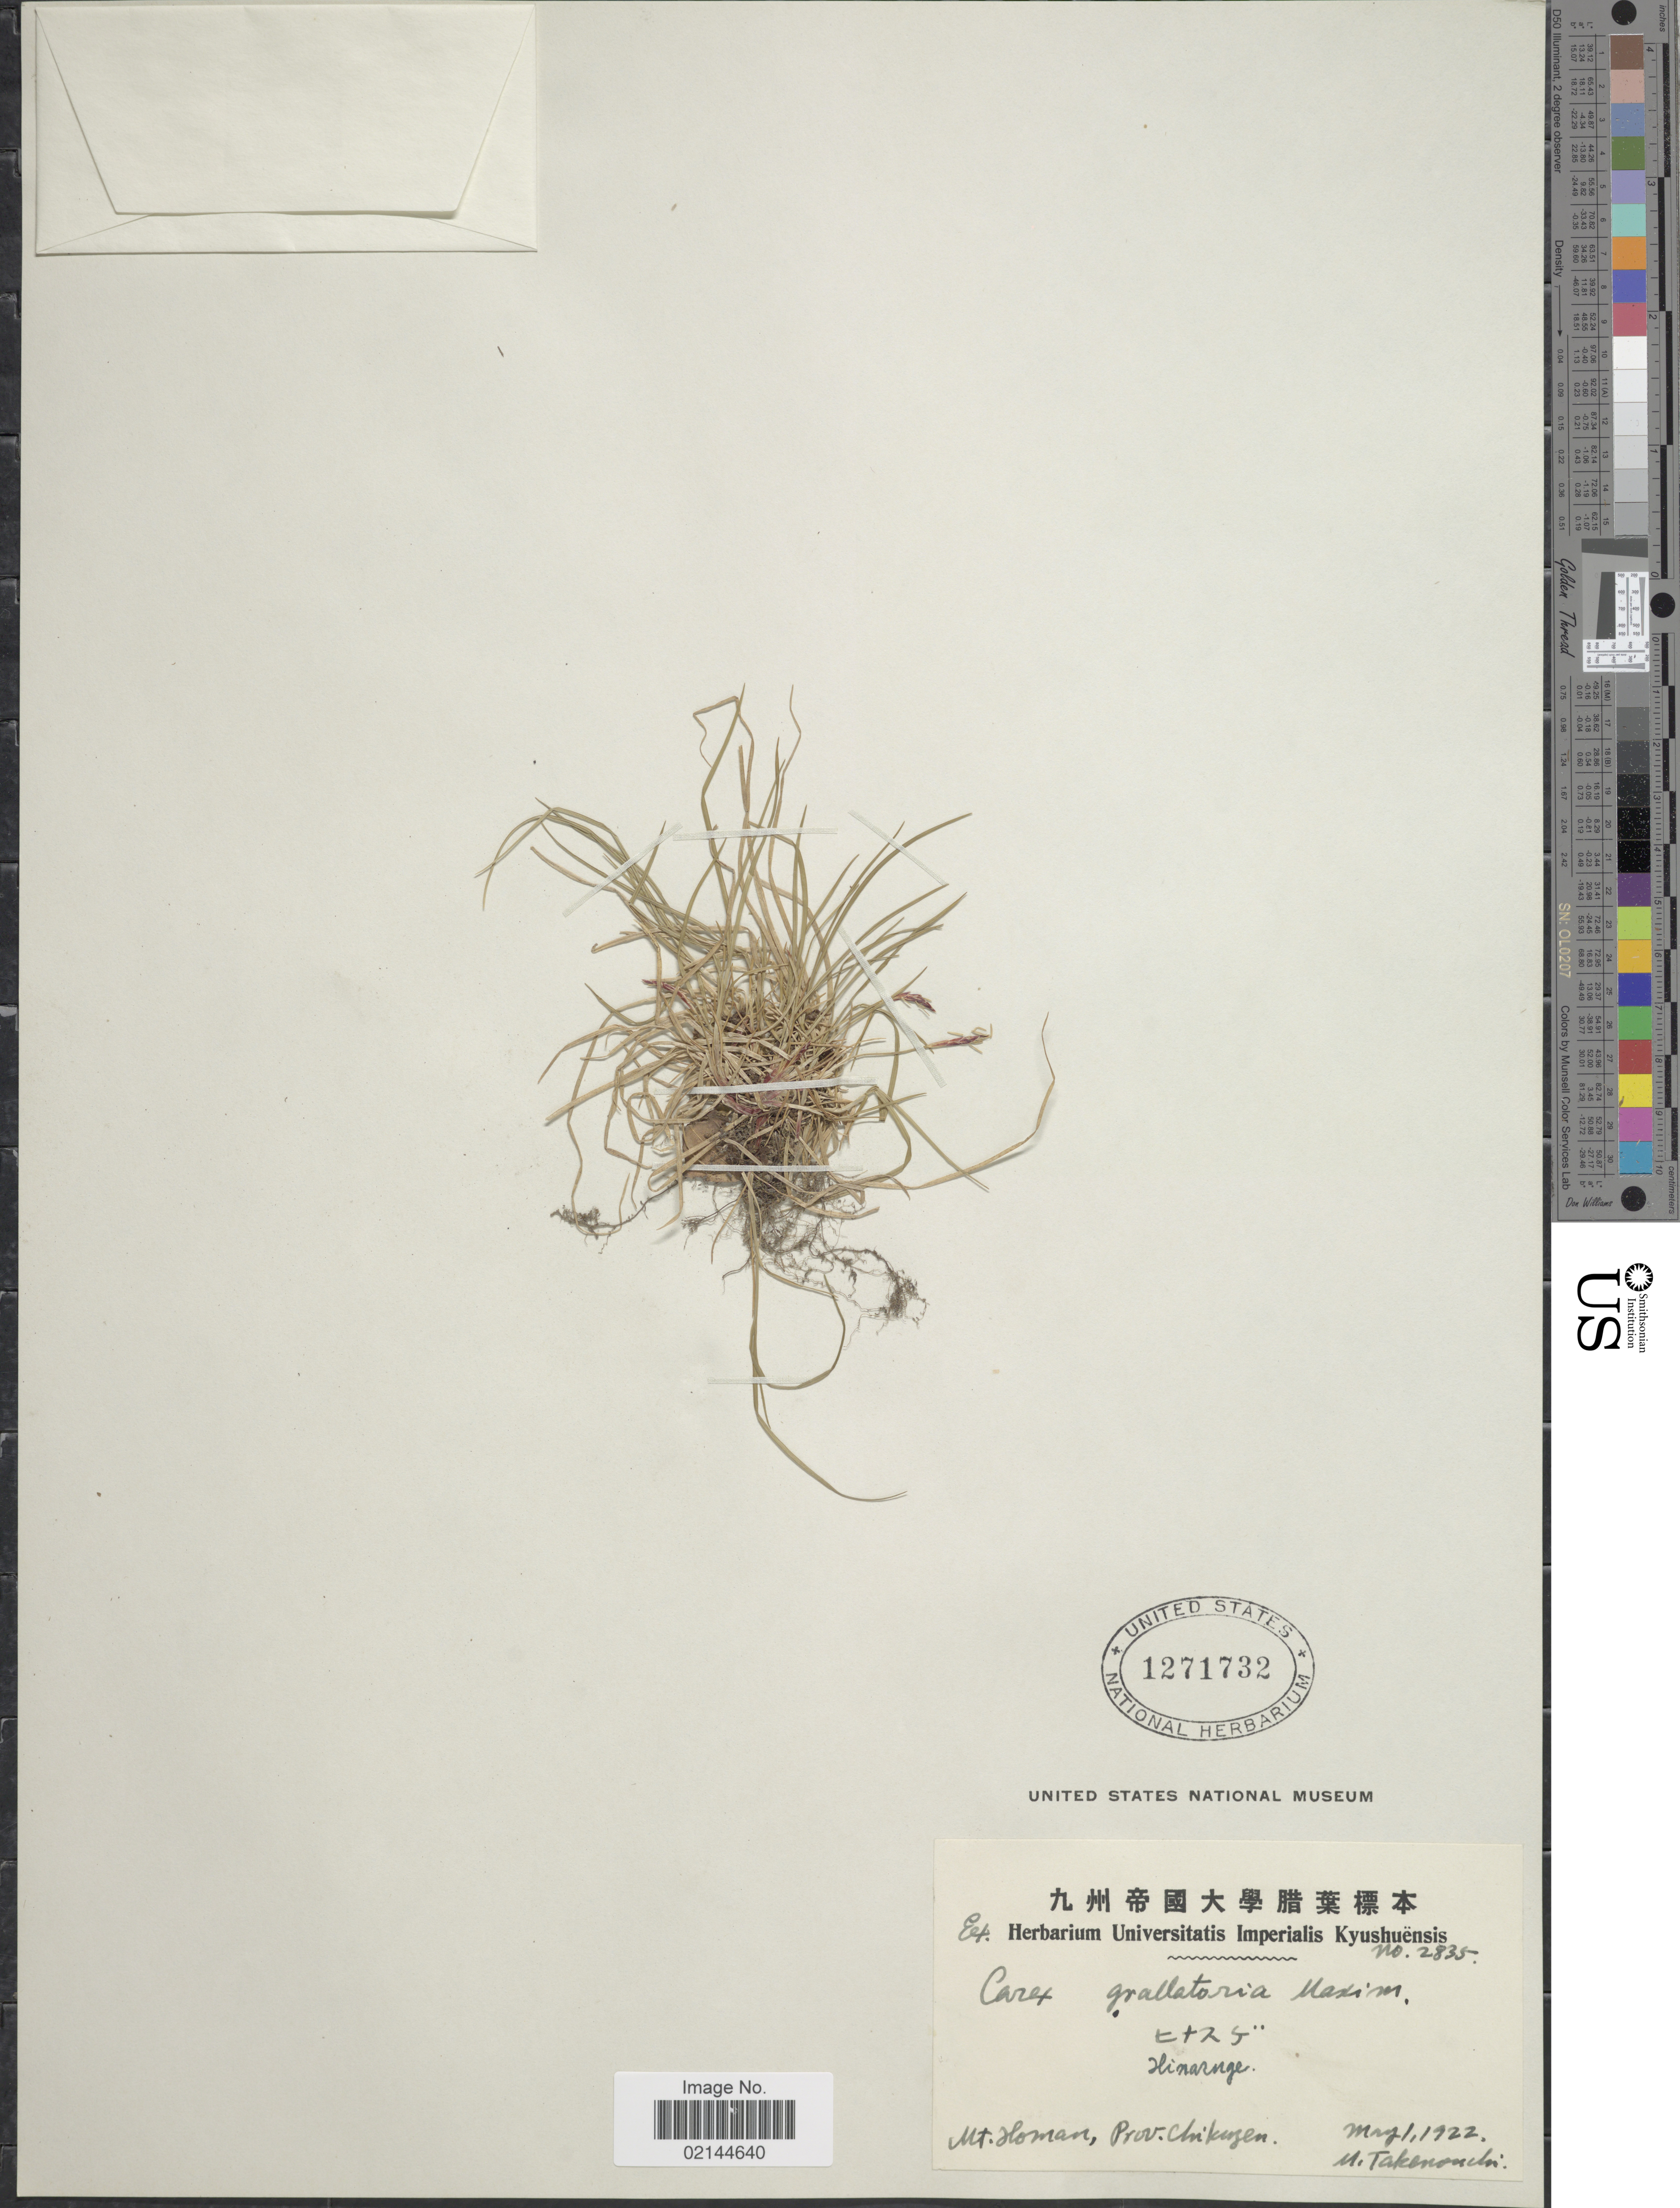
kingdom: Plantae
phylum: Tracheophyta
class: Liliopsida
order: Poales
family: Cyperaceae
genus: Carex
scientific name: Carex grallatoria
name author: Maxim.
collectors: M. Takenouchi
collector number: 2835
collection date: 1922-05-01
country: Japan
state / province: Hukuoka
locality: Mt. Homan, Prov.Chikuzen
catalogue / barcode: US 1271732